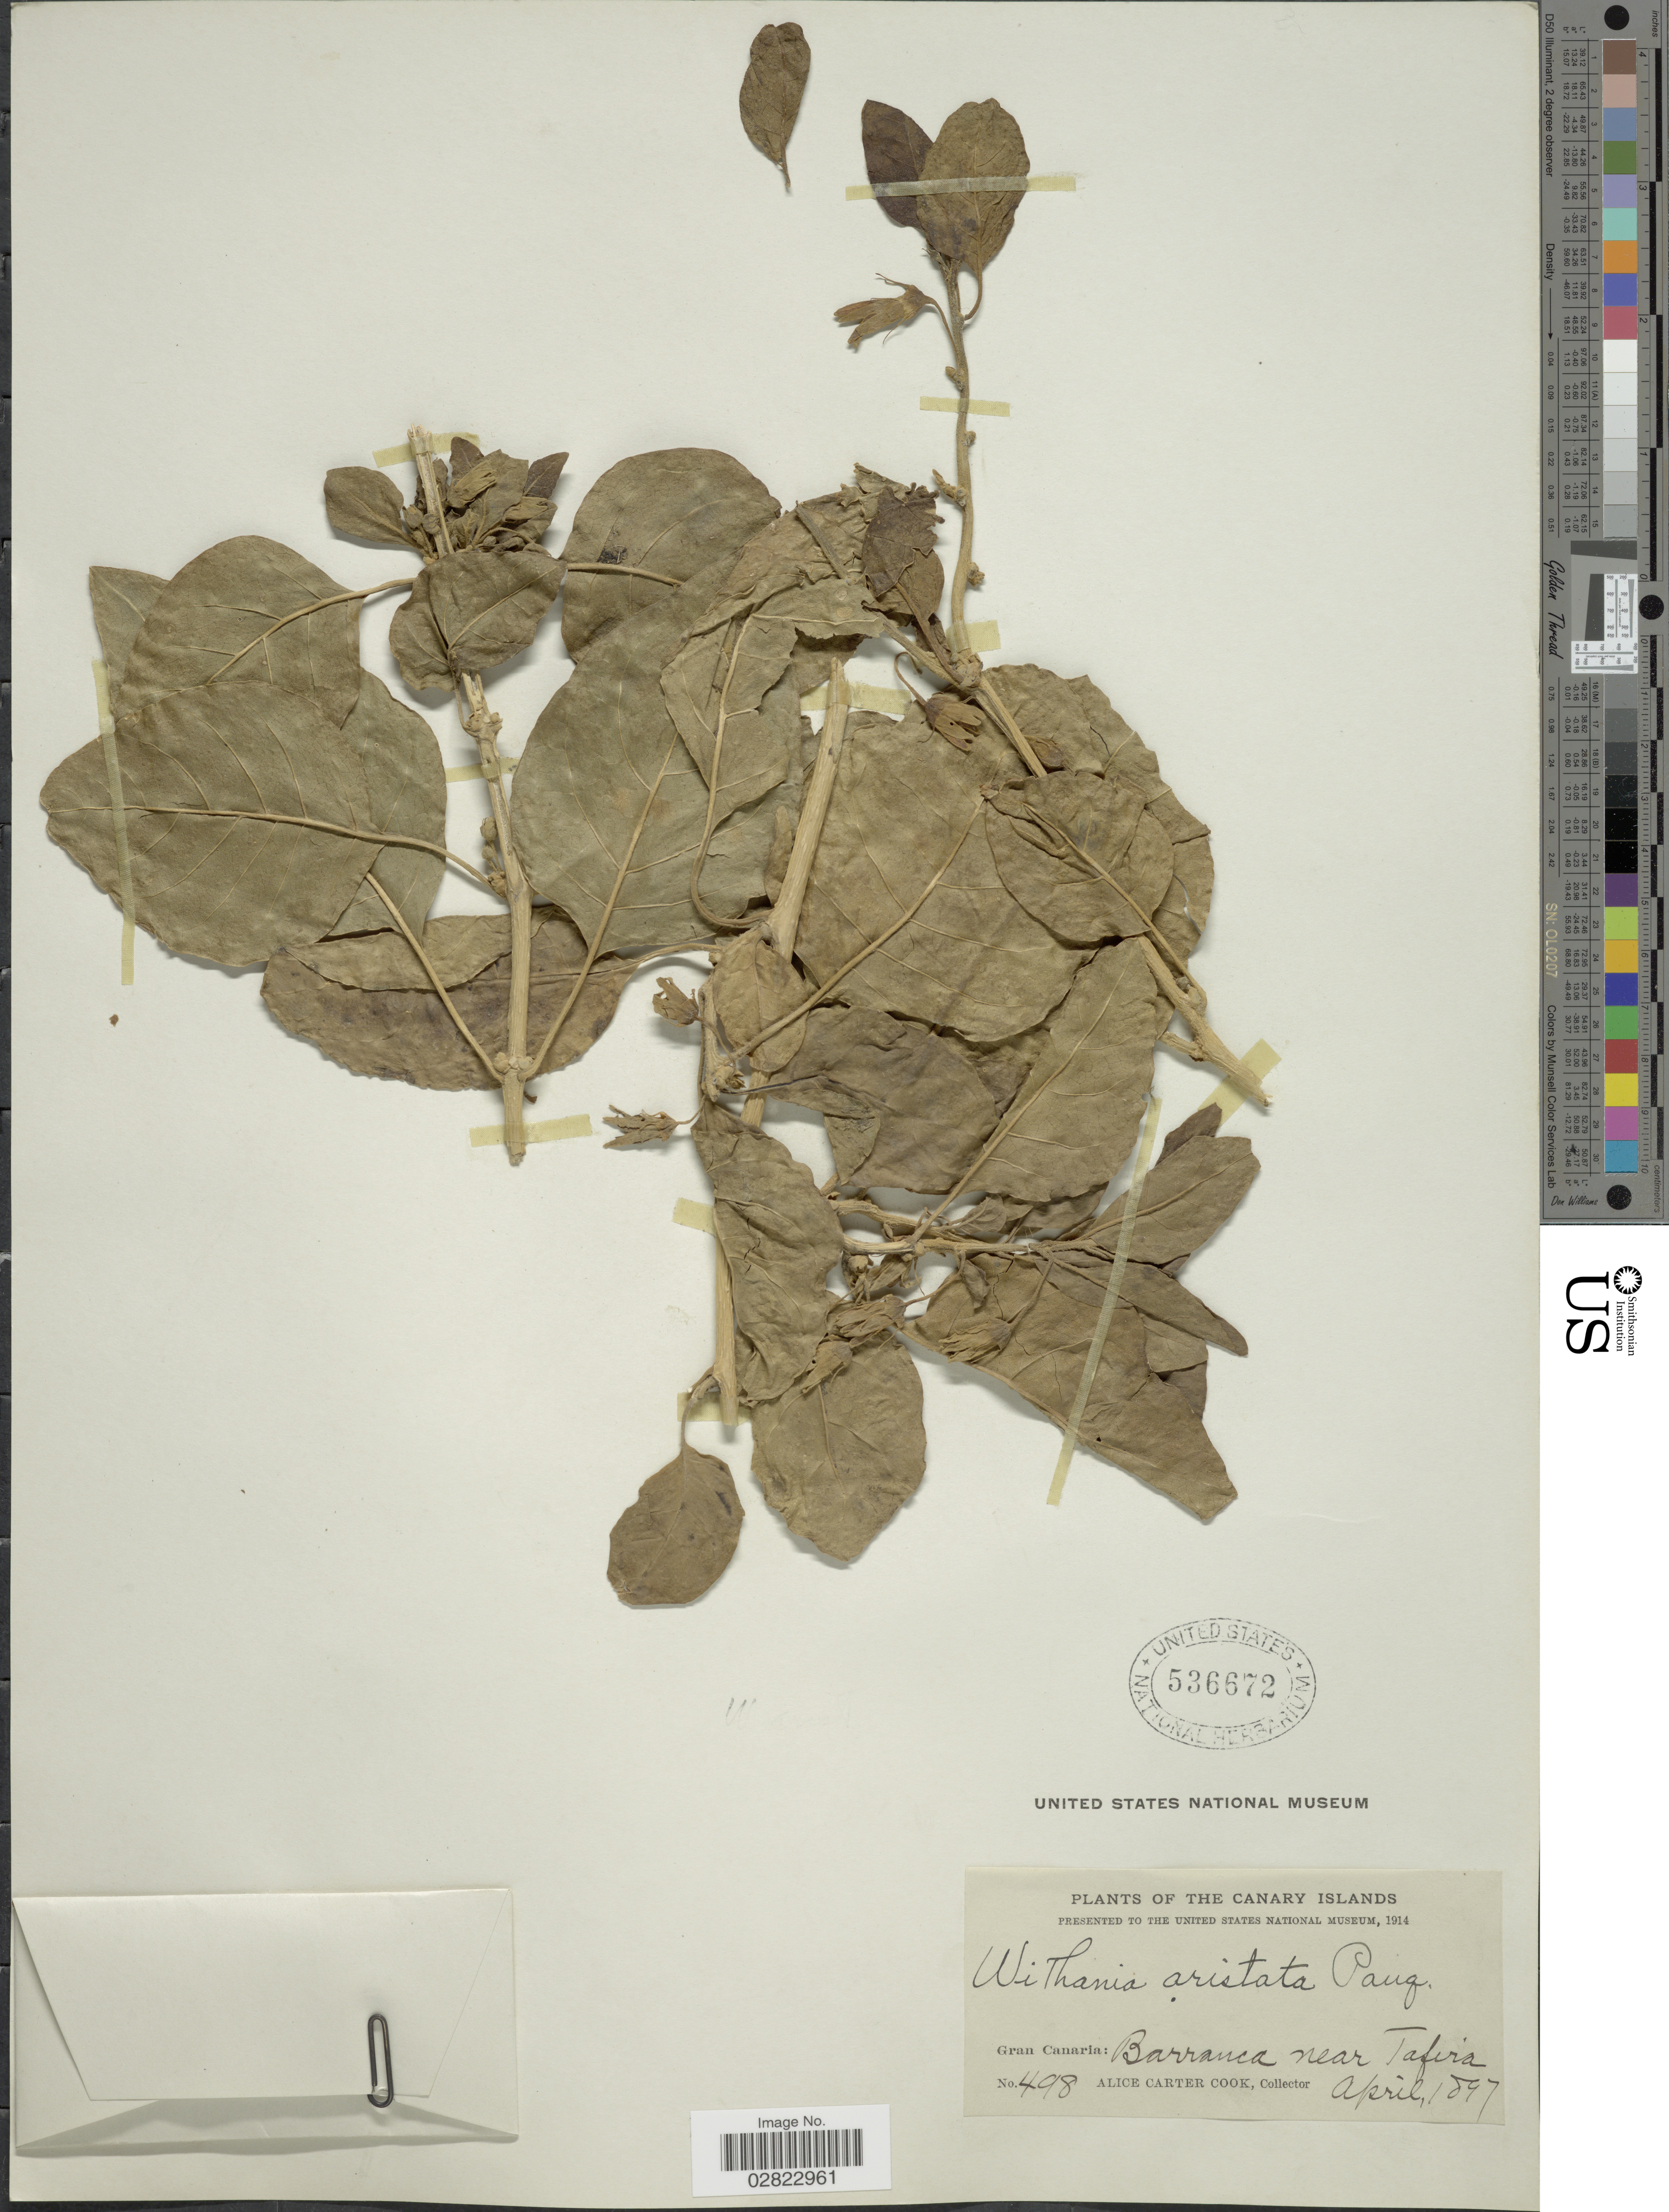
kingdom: Plantae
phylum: Tracheophyta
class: Magnoliopsida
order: Solanales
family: Solanaceae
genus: Withania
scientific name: Withania aristata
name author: Pauquy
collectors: Alice C. Cook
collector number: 498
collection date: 1897-04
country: Spain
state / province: Canarias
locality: Canary Islands. Gran Canaria: Barranca near Tafira.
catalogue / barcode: US 536672